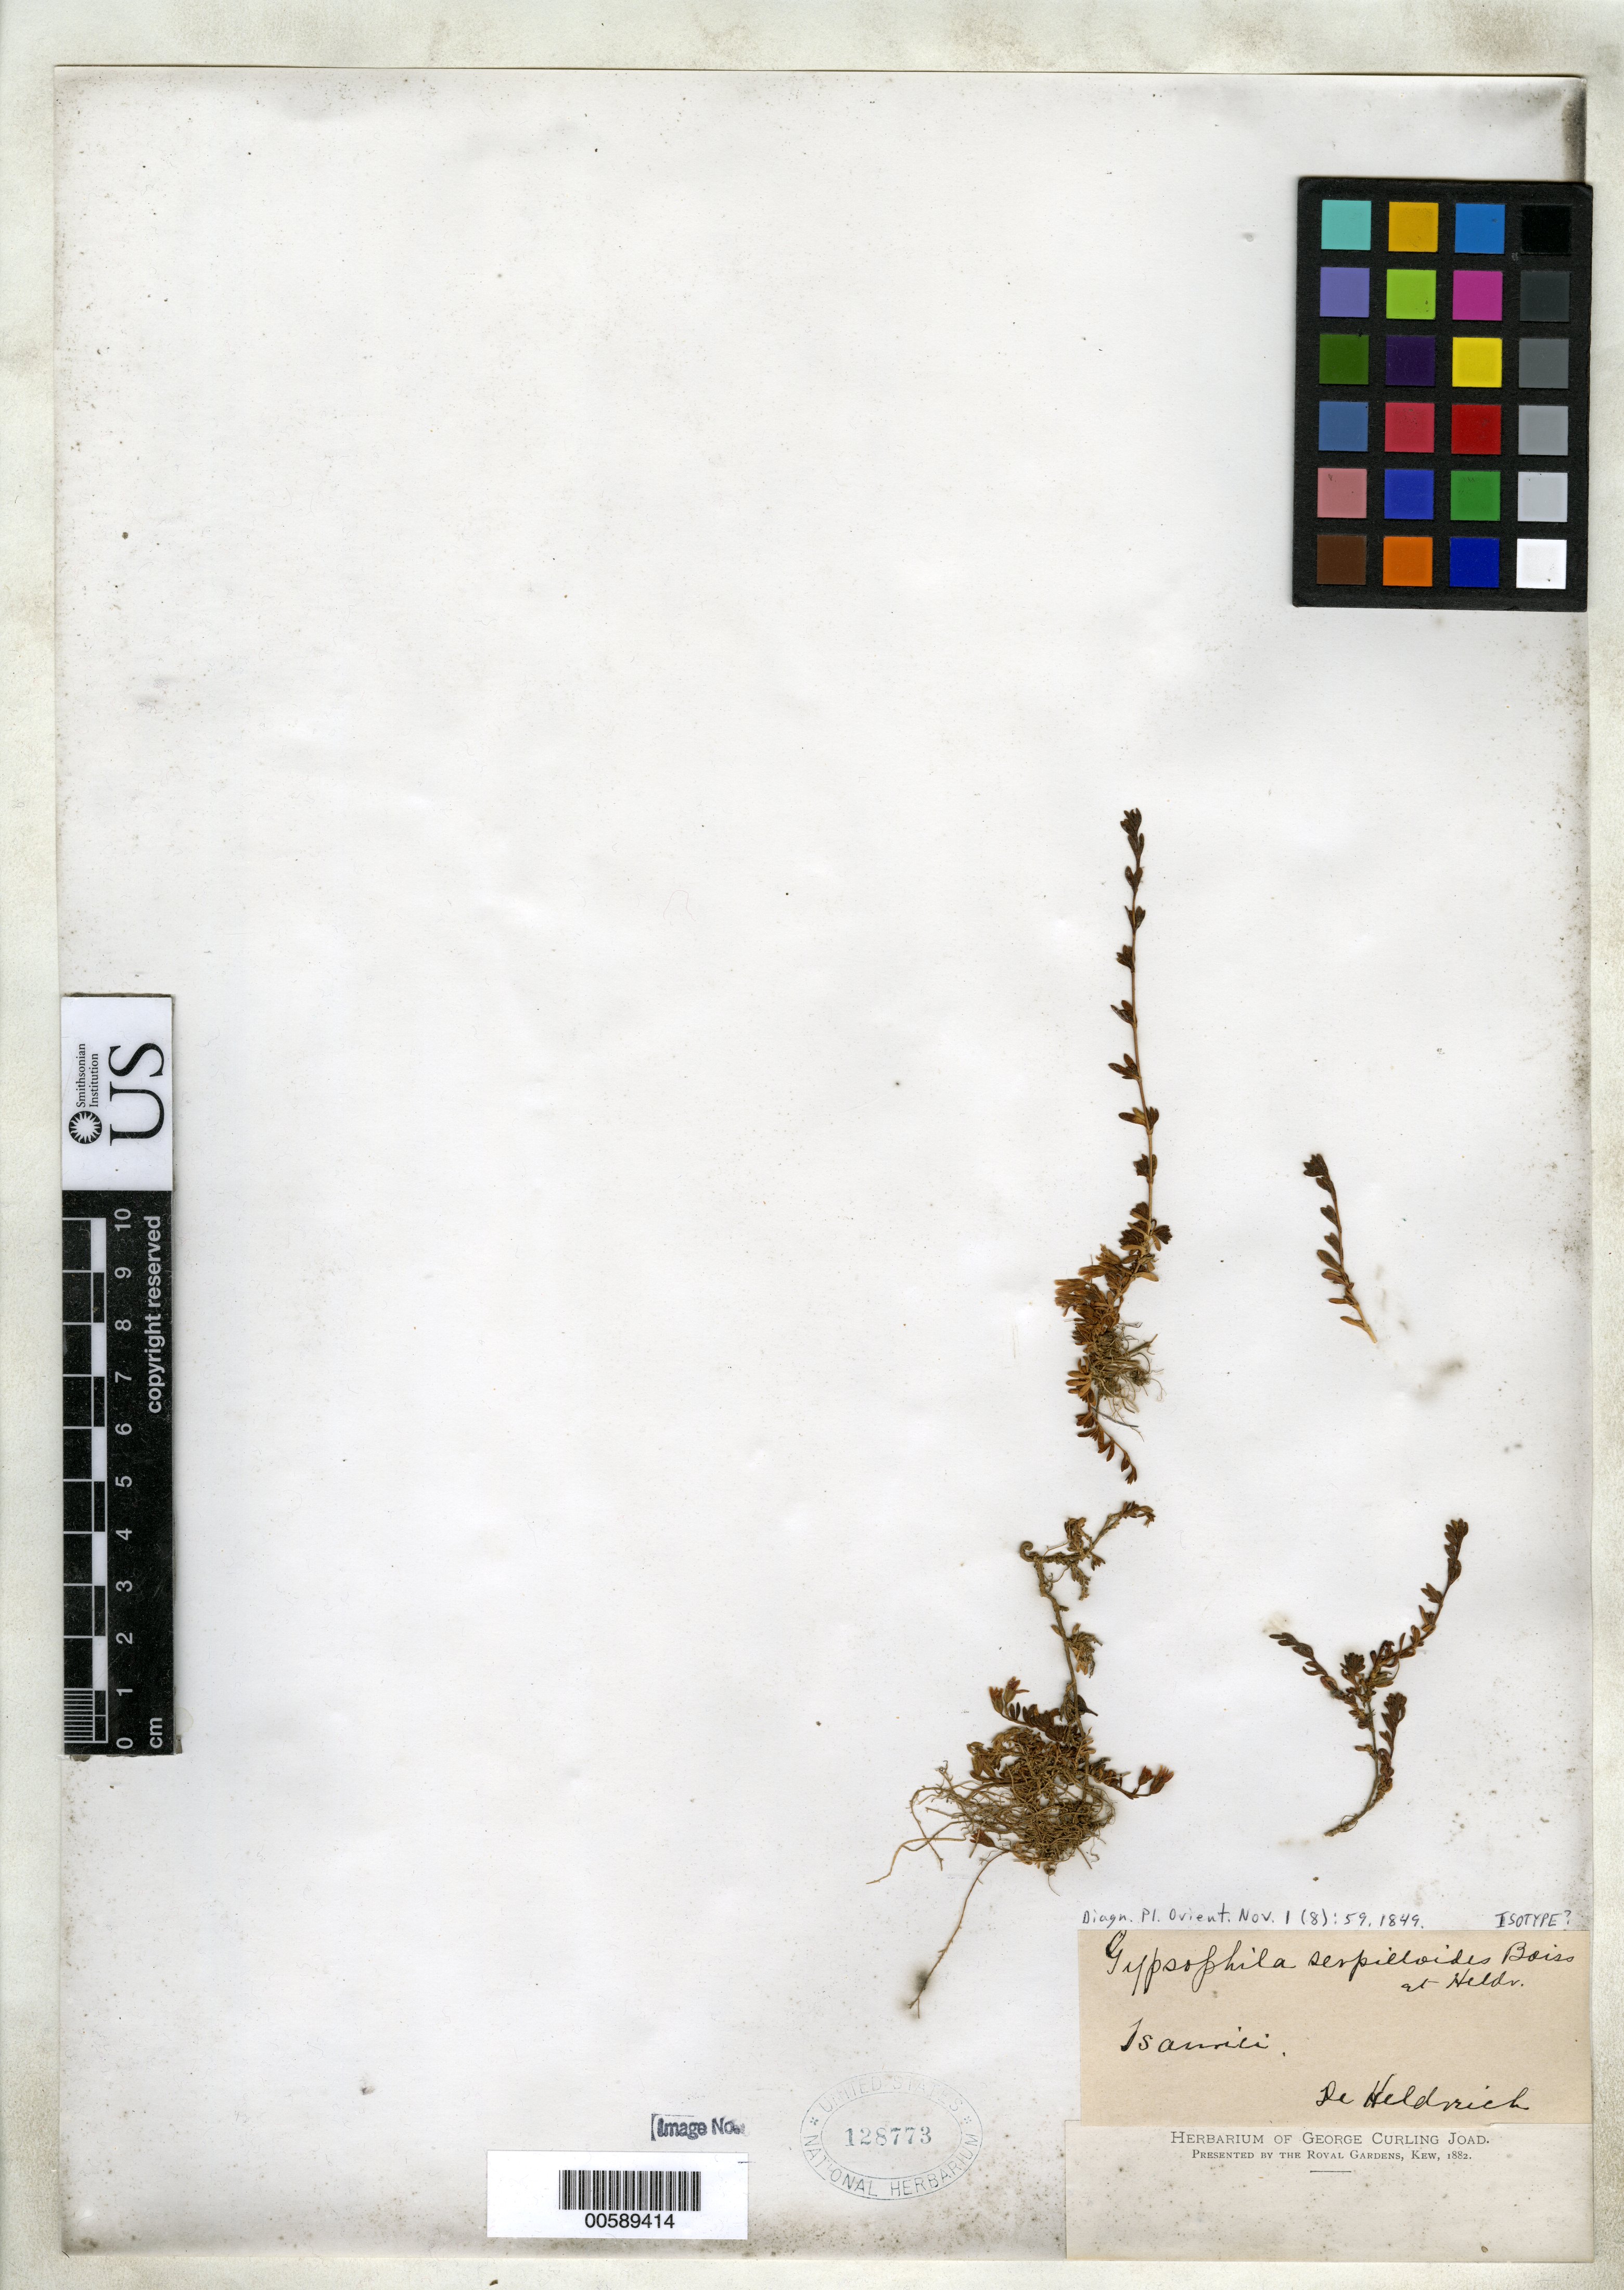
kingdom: Plantae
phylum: Tracheophyta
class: Magnoliopsida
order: Caryophyllales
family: Caryophyllaceae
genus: Gypsophila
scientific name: Gypsophila serpilloides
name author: Boiss. & Heldr.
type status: Possible Isotype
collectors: T. H. von Heldreich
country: Turkey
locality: Isaurici.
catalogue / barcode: US 128773